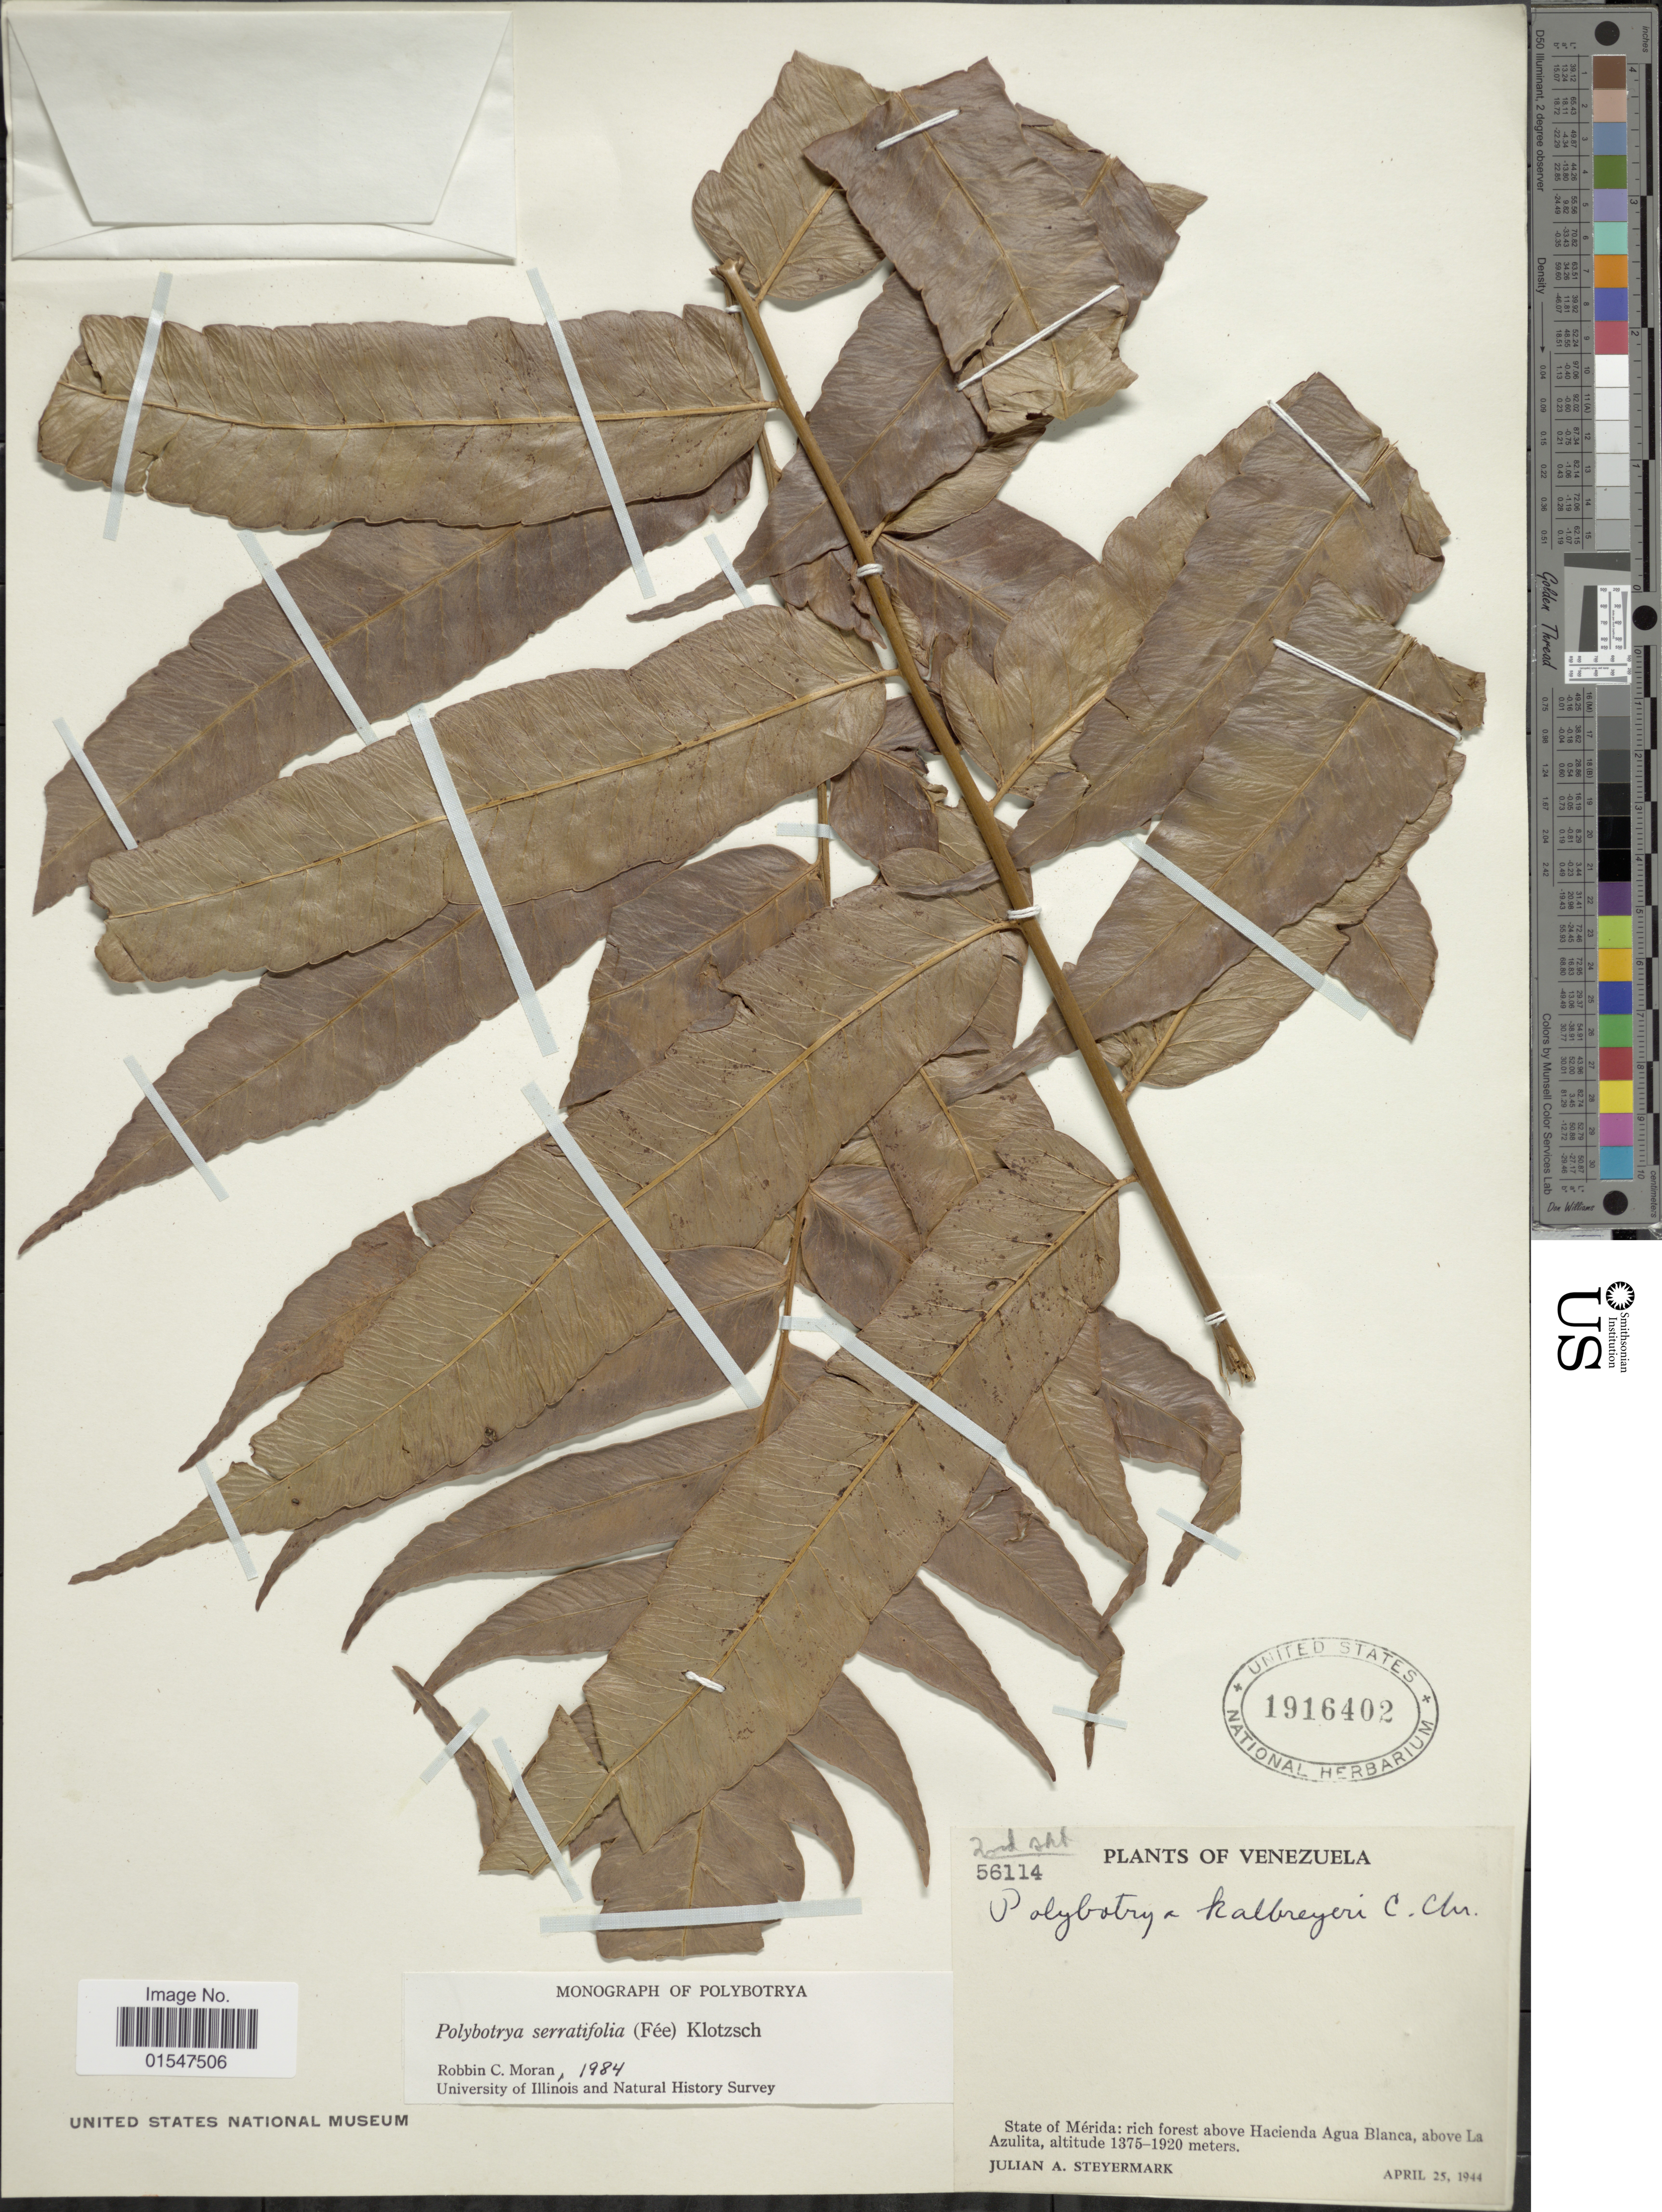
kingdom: Plantae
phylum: Tracheophyta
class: Polypodiopsida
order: Polypodiales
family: Dryopteridaceae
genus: Polybotrya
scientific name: Polybotrya serratifolia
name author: (Fée) Klotzsch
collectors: J. Steyermark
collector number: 56114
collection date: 1914-04-25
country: Venezuela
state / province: Mérida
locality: Venezuela, rich forest above Hacienda Agua Blanca, above La Azulita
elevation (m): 1375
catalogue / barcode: US 1916402